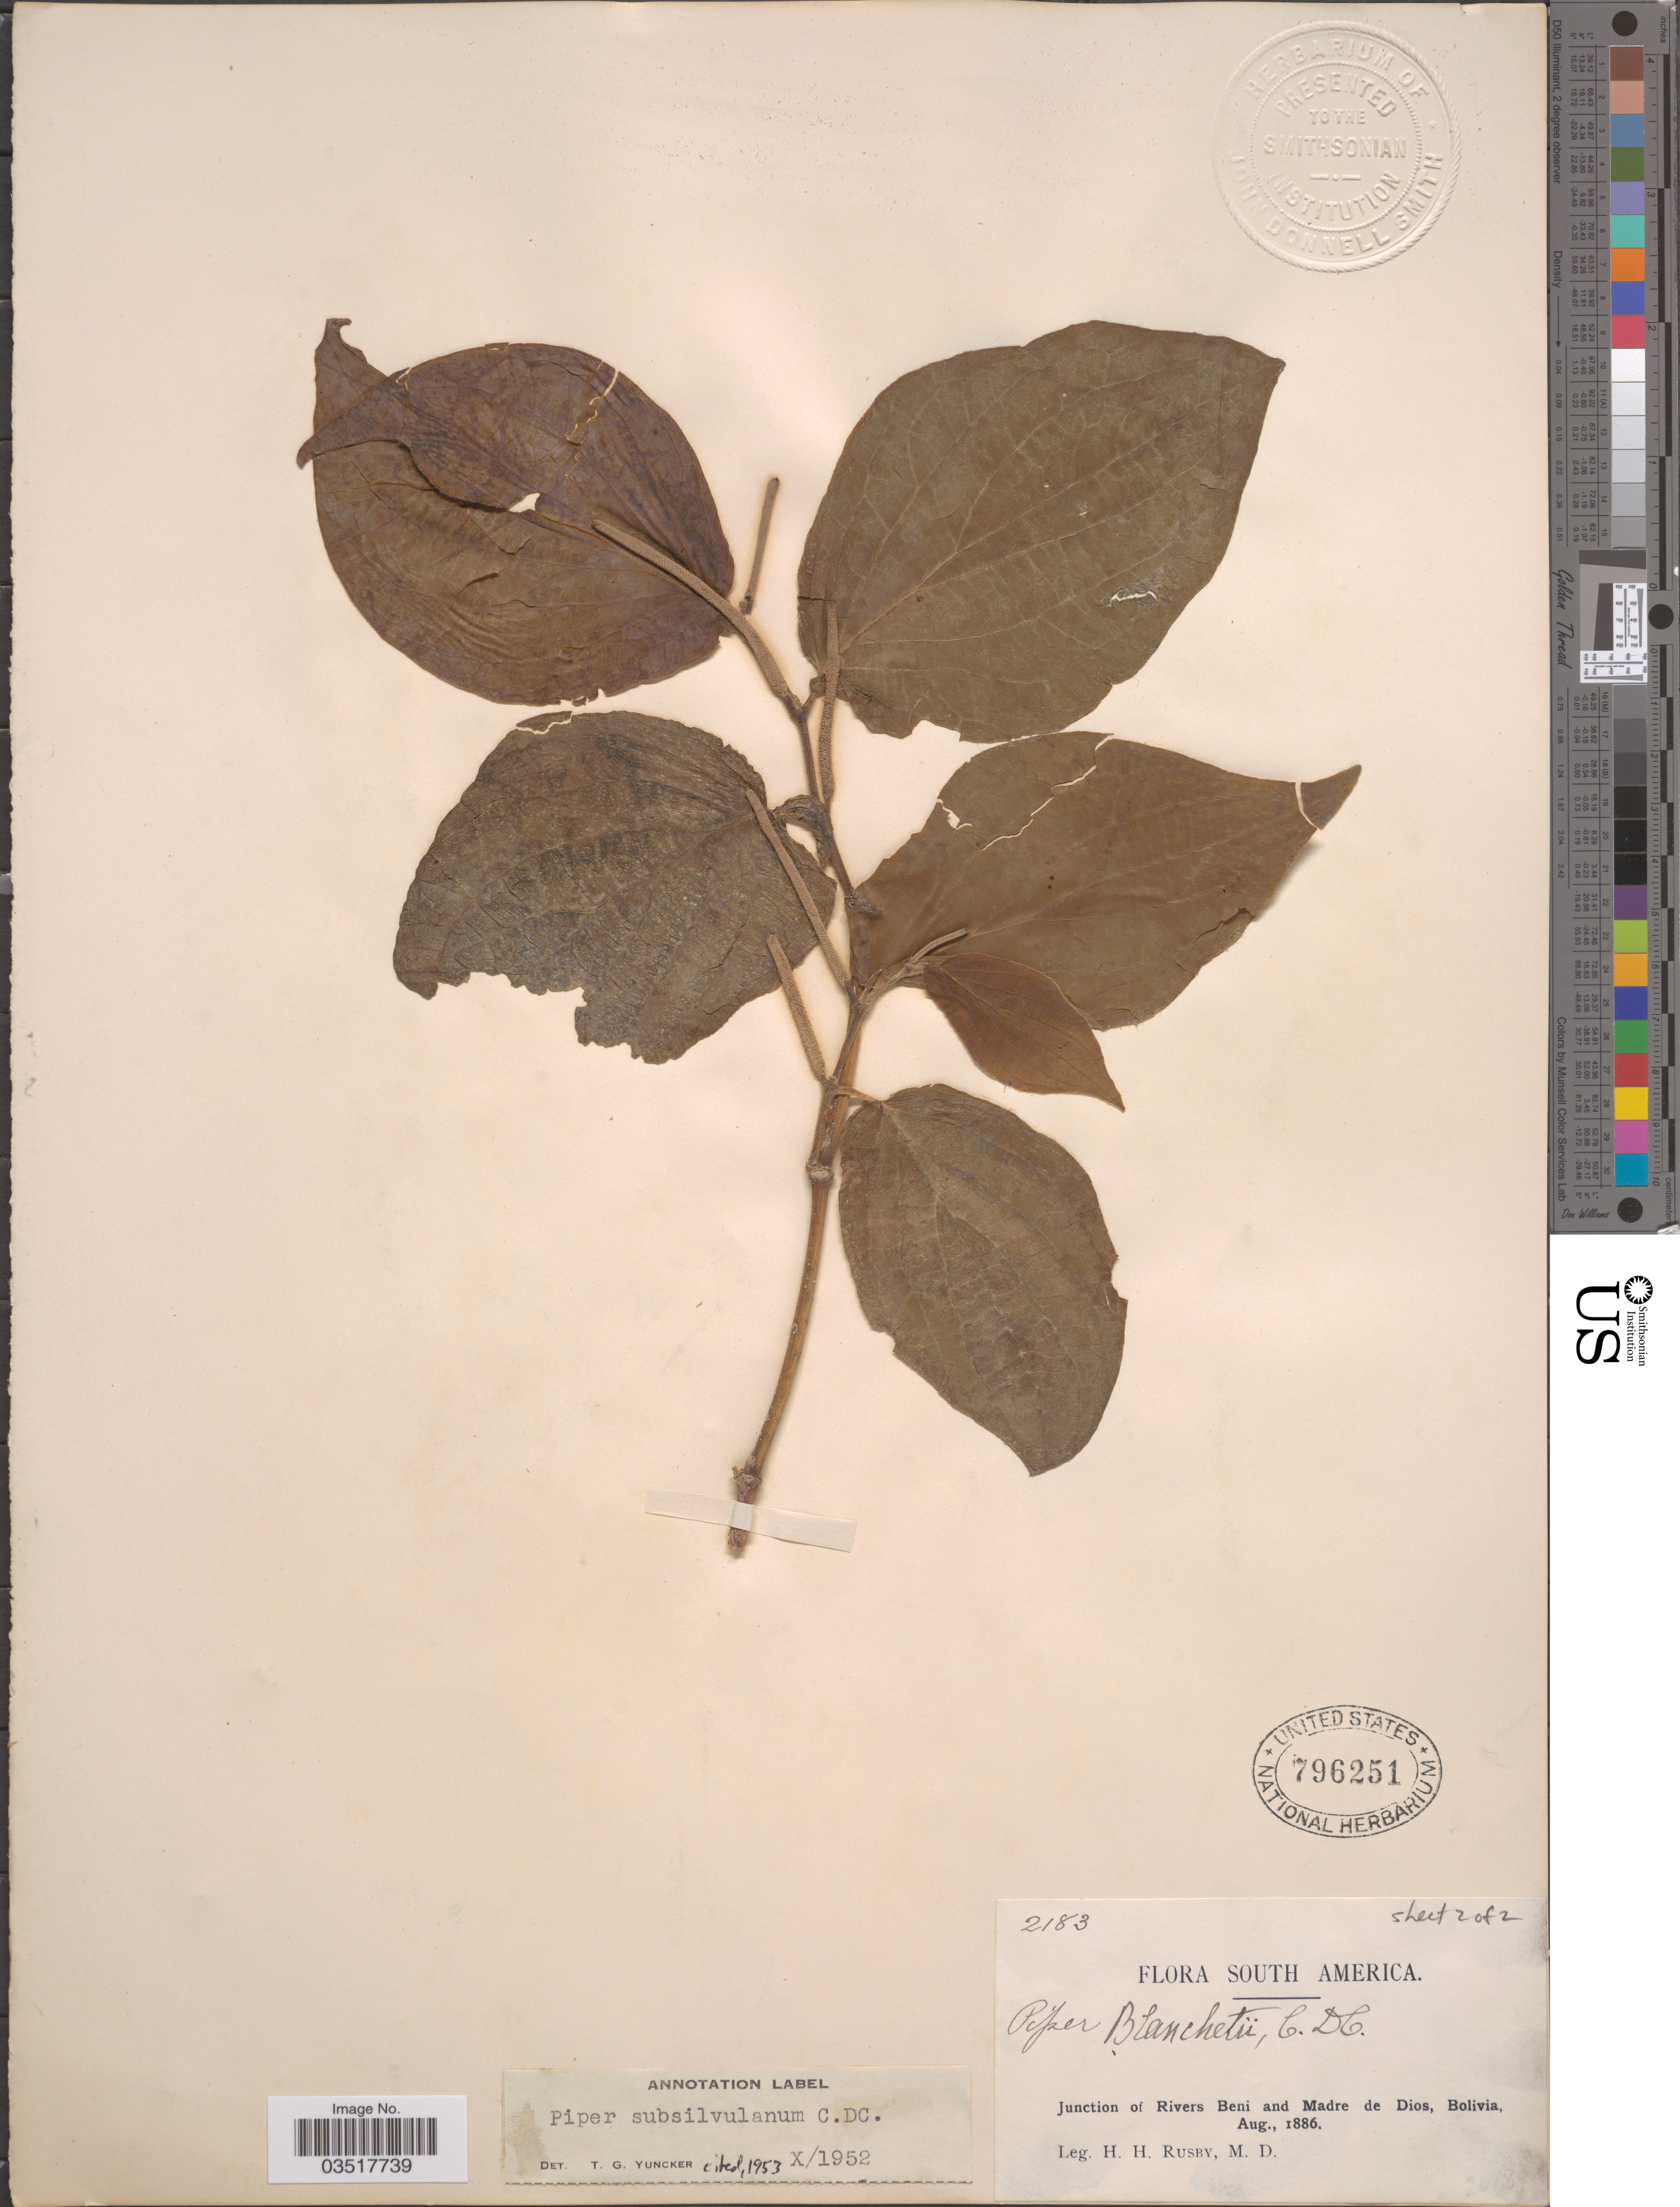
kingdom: Plantae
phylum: Tracheophyta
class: Magnoliopsida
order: Piperales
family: Piperaceae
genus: Piper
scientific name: Piper subsilvulanum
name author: C. DC.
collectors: H. H. Rusby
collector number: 2183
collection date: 1886-08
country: Bolivia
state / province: Beni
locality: Junction of Rivers Beni and Madre de Dios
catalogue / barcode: US 796251